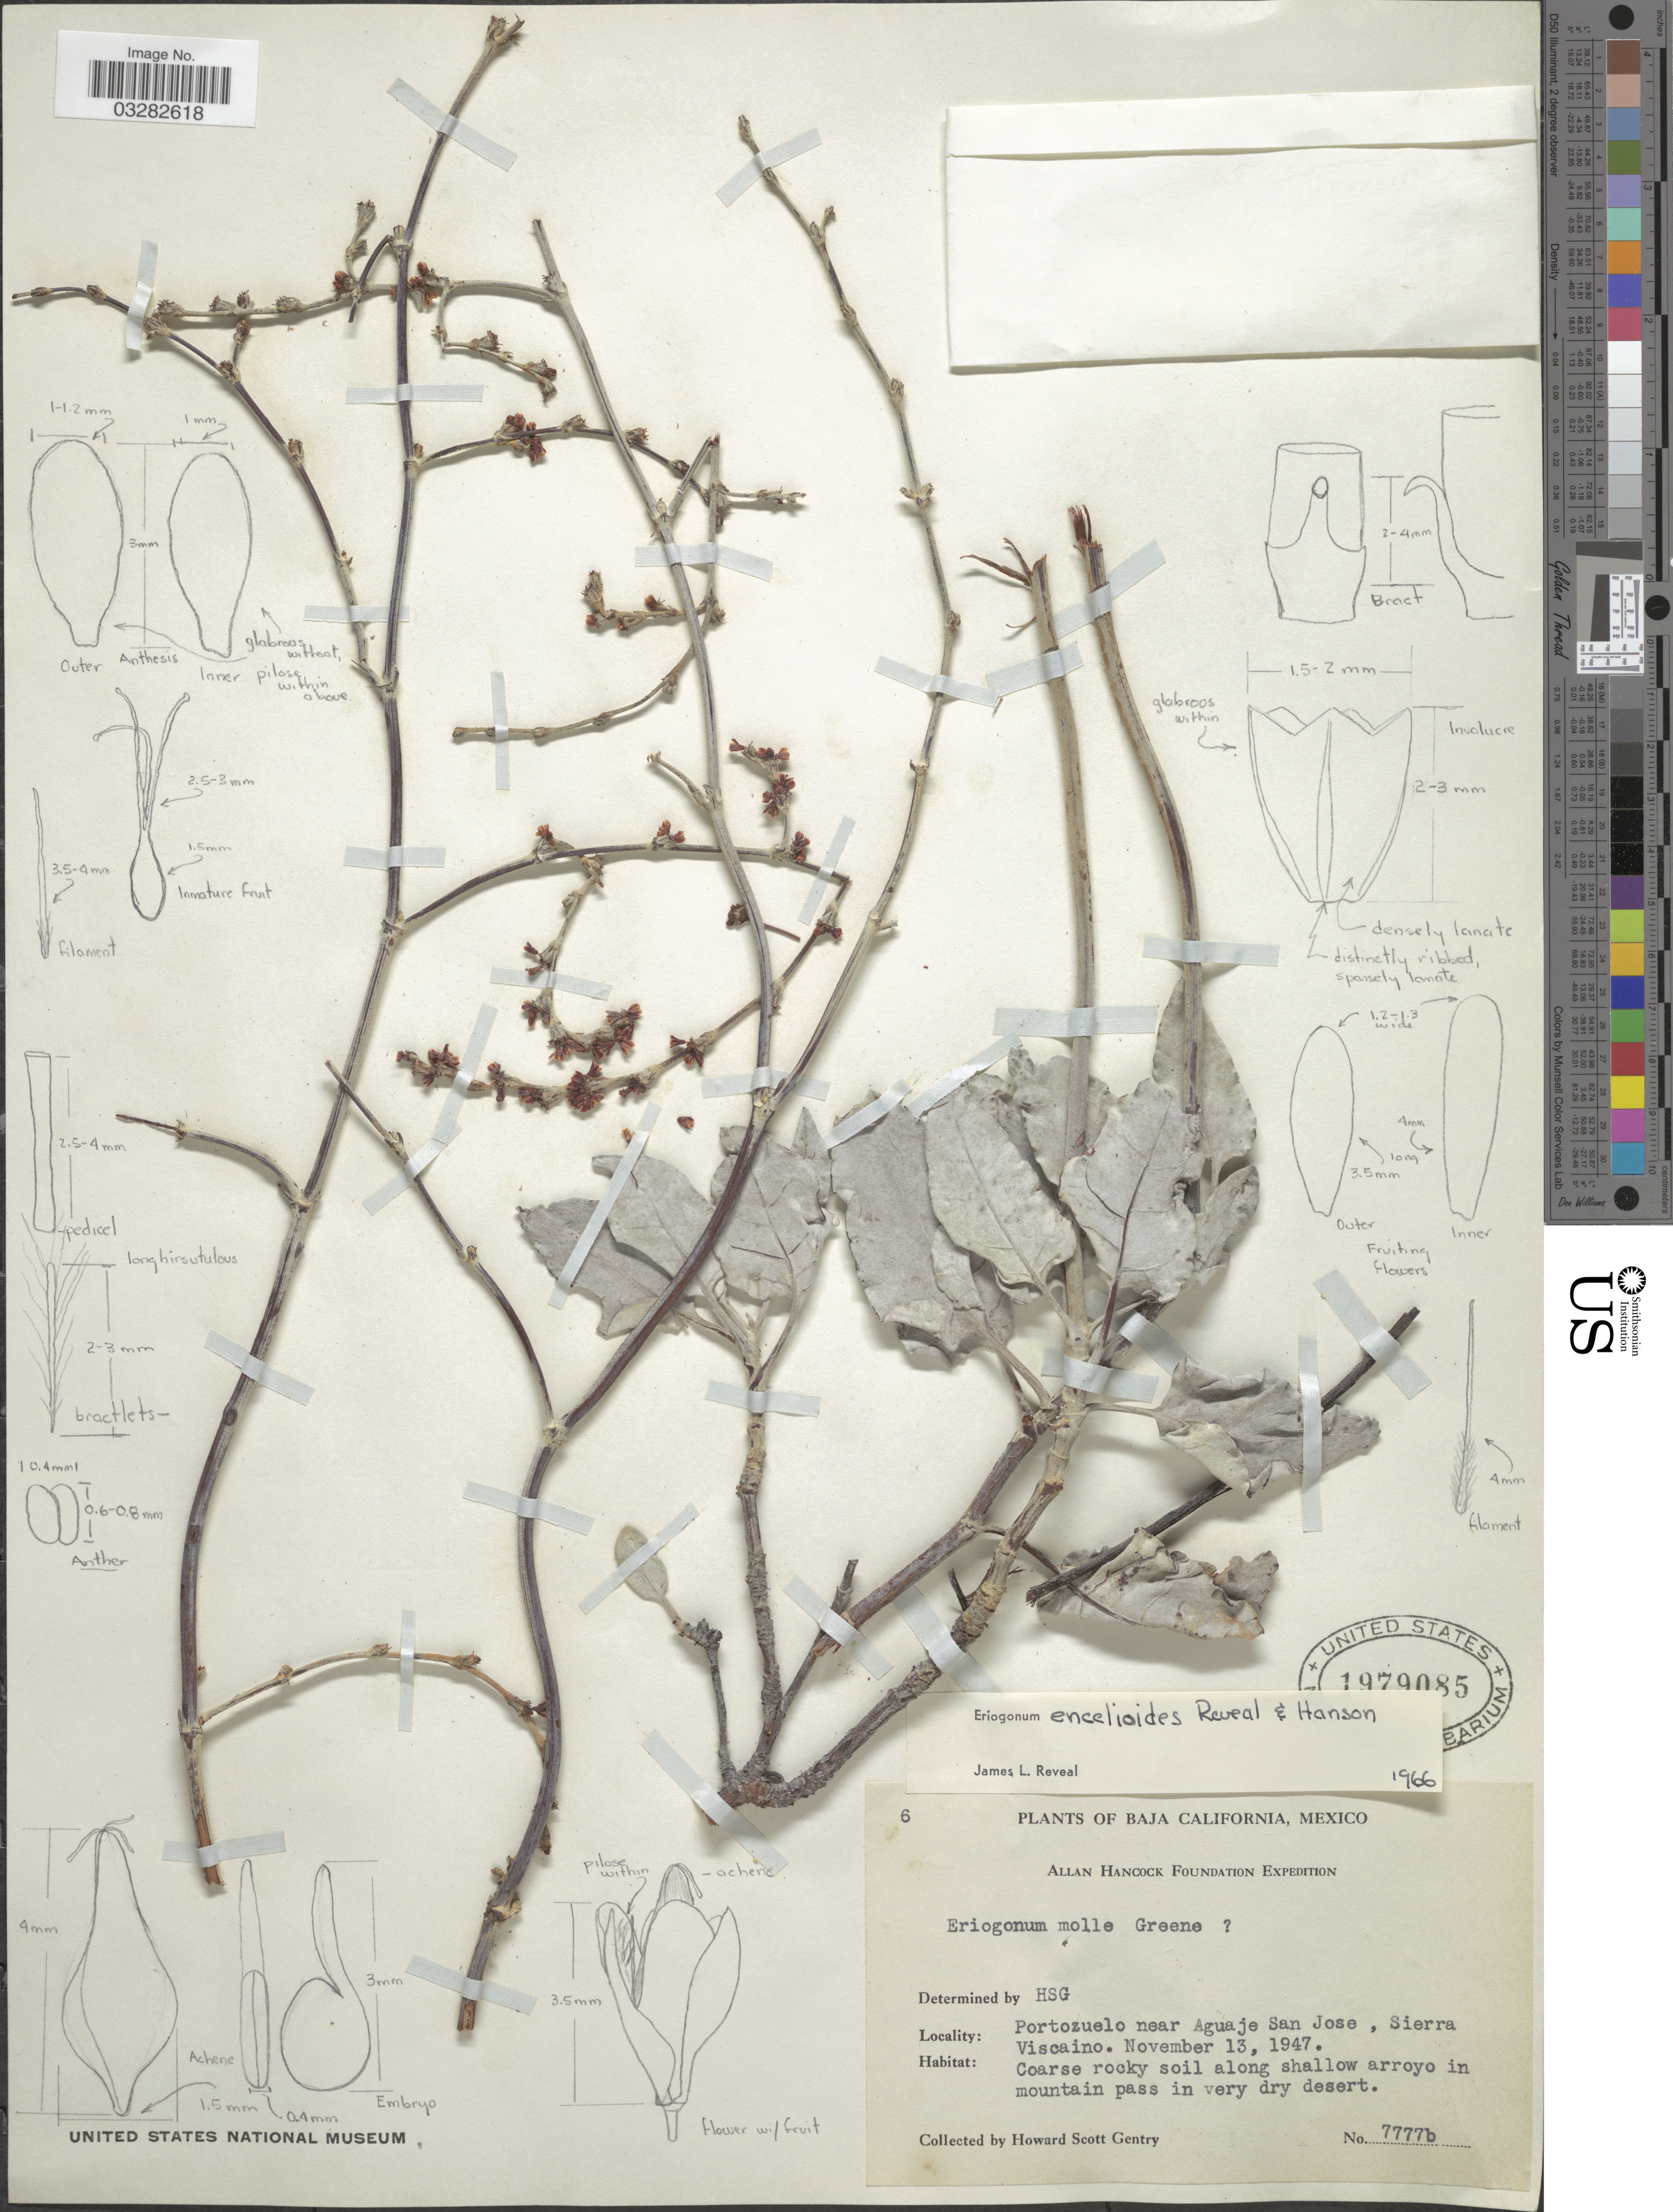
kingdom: Plantae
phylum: Tracheophyta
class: Magnoliopsida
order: Caryophyllales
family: Polygonaceae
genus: Eriogonum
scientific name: Eriogonum encelioides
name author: Reveal & Hanson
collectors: H. S. Gentry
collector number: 7777b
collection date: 1947-11-13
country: Mexico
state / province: Baja California Sur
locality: Portozuelo near Aguaje San Jose, Sierra Viscaino.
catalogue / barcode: US 1979085